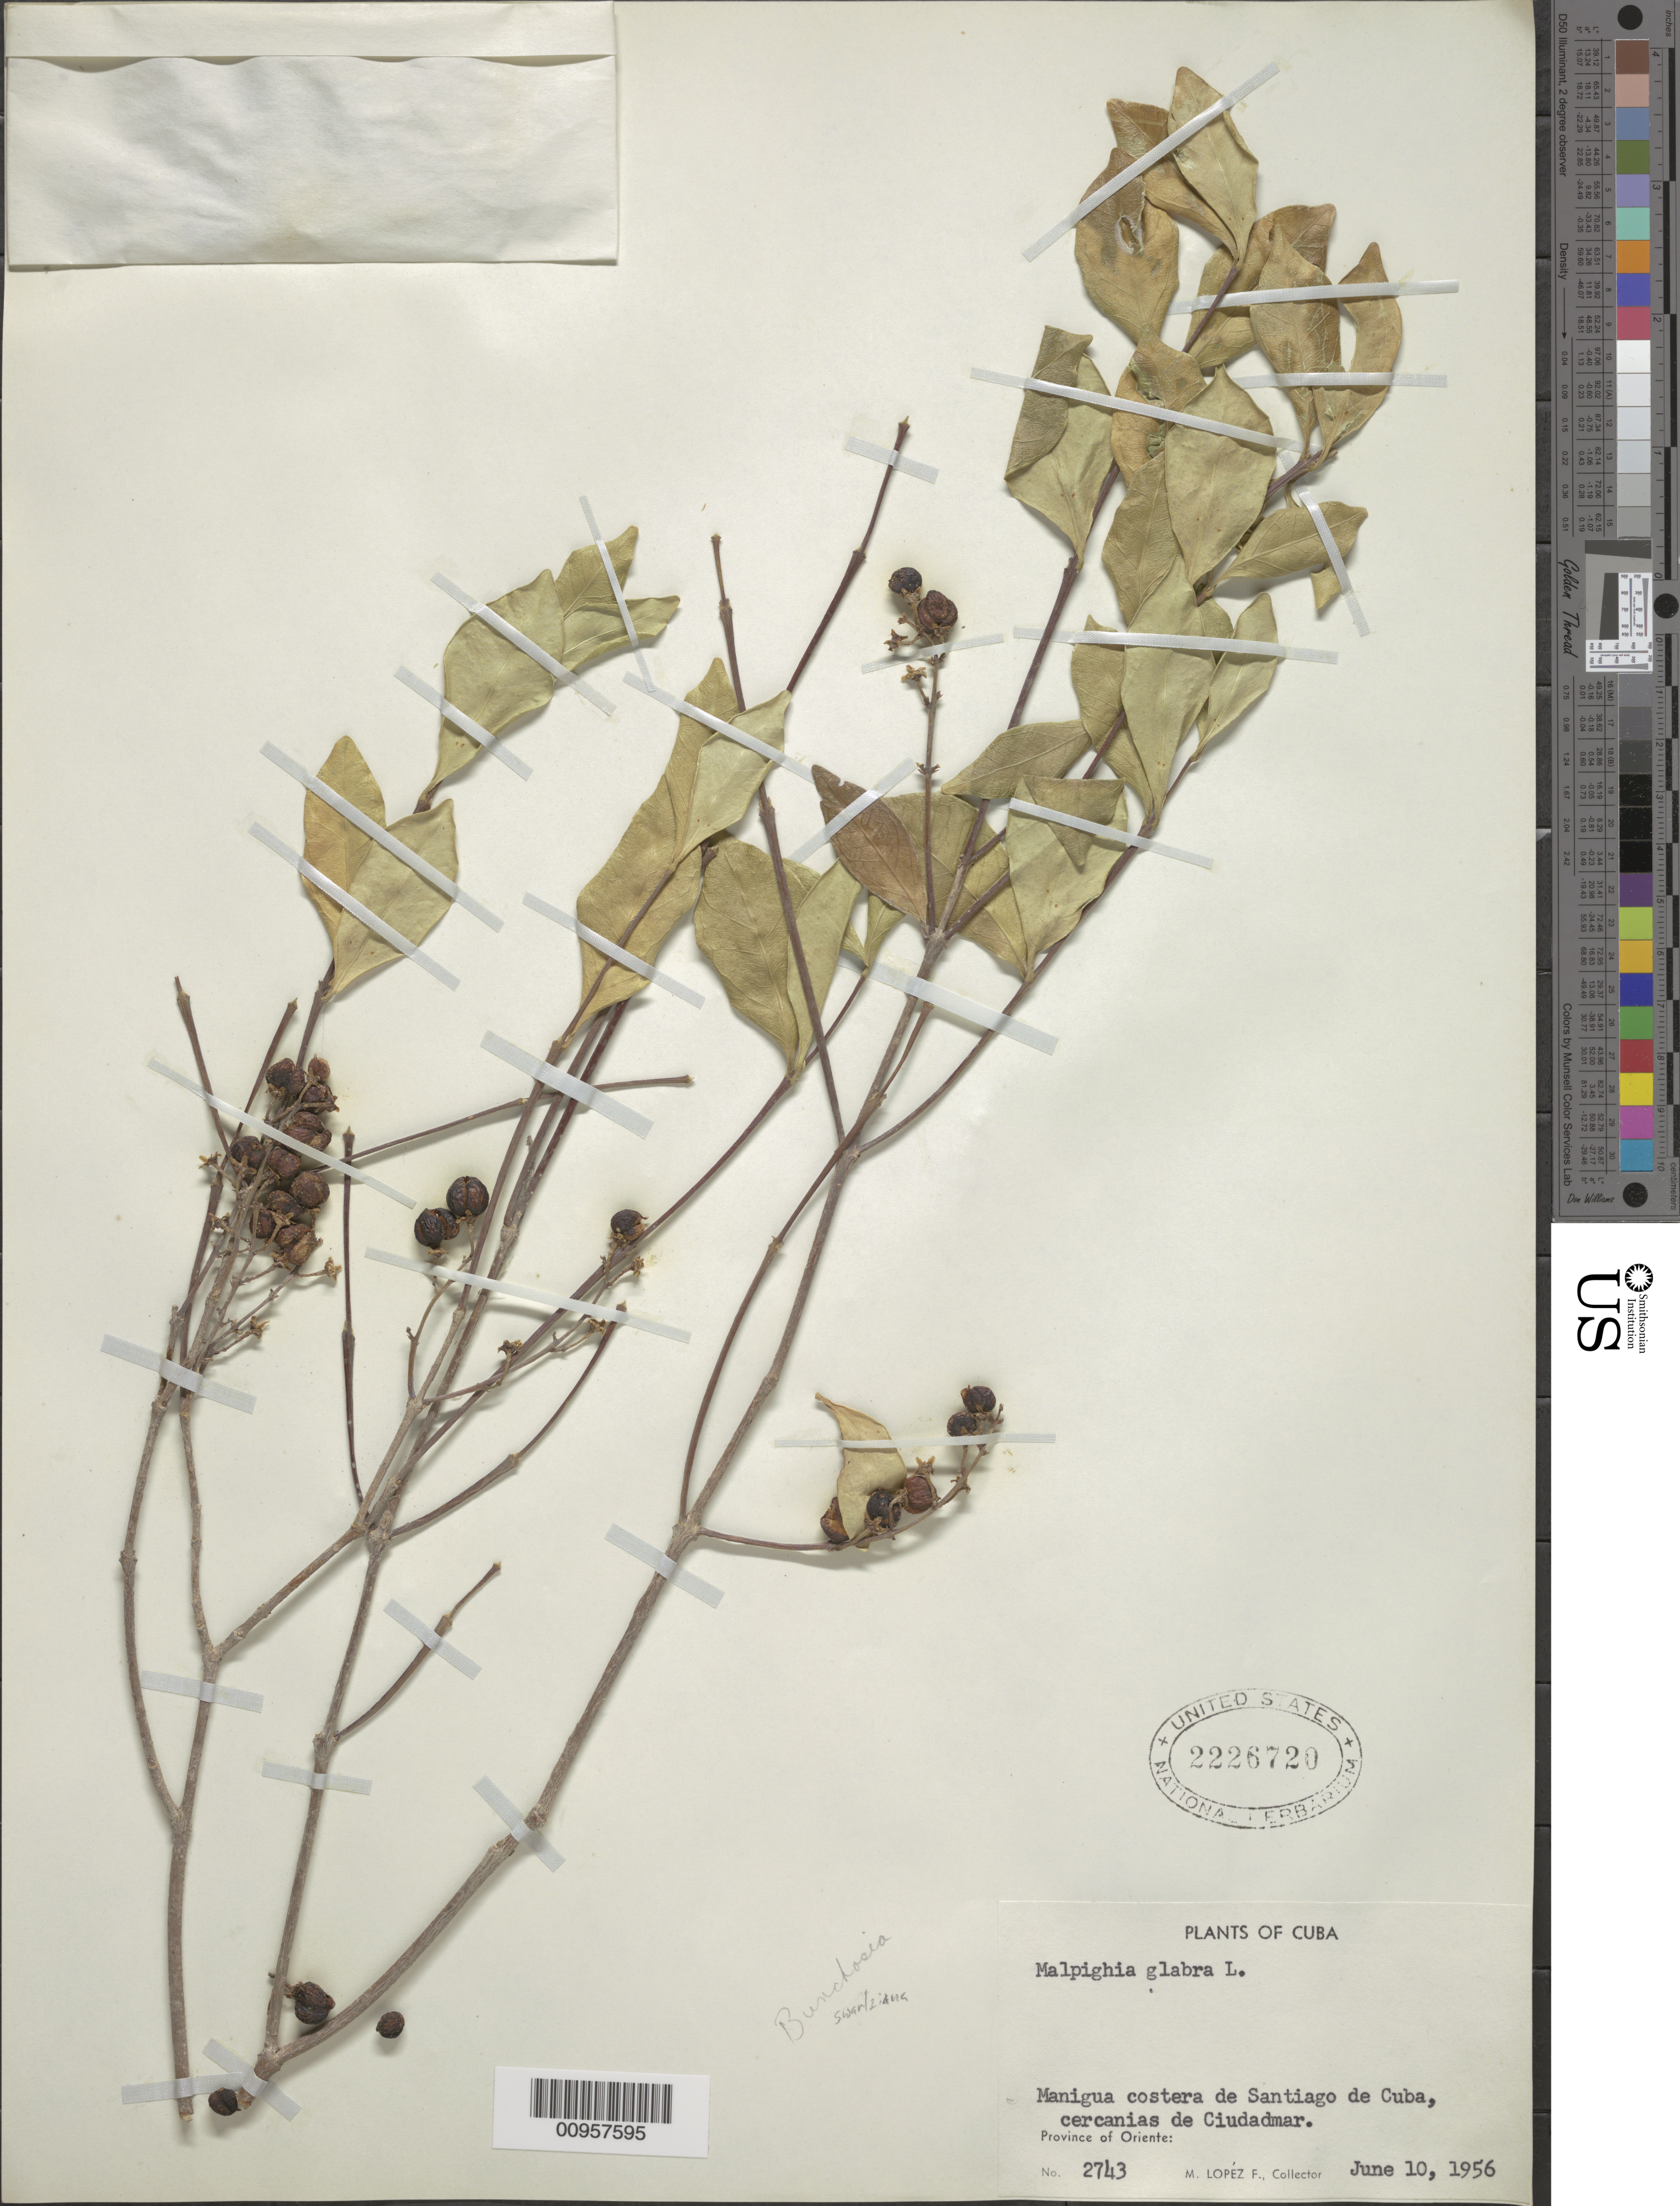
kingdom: Plantae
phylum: Tracheophyta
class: Magnoliopsida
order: Malpighiales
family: Malpighiaceae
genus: Bunchosia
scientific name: Bunchosia swartziana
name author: Griseb.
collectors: M. López Figueiras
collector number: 2743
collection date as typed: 10 Jun 1956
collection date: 1956-06-10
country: Cuba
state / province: Santiago de Cuba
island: Cuba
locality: Santiago de Cuba, cercanias de Ciudamar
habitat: Manigua costera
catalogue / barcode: US 2226720